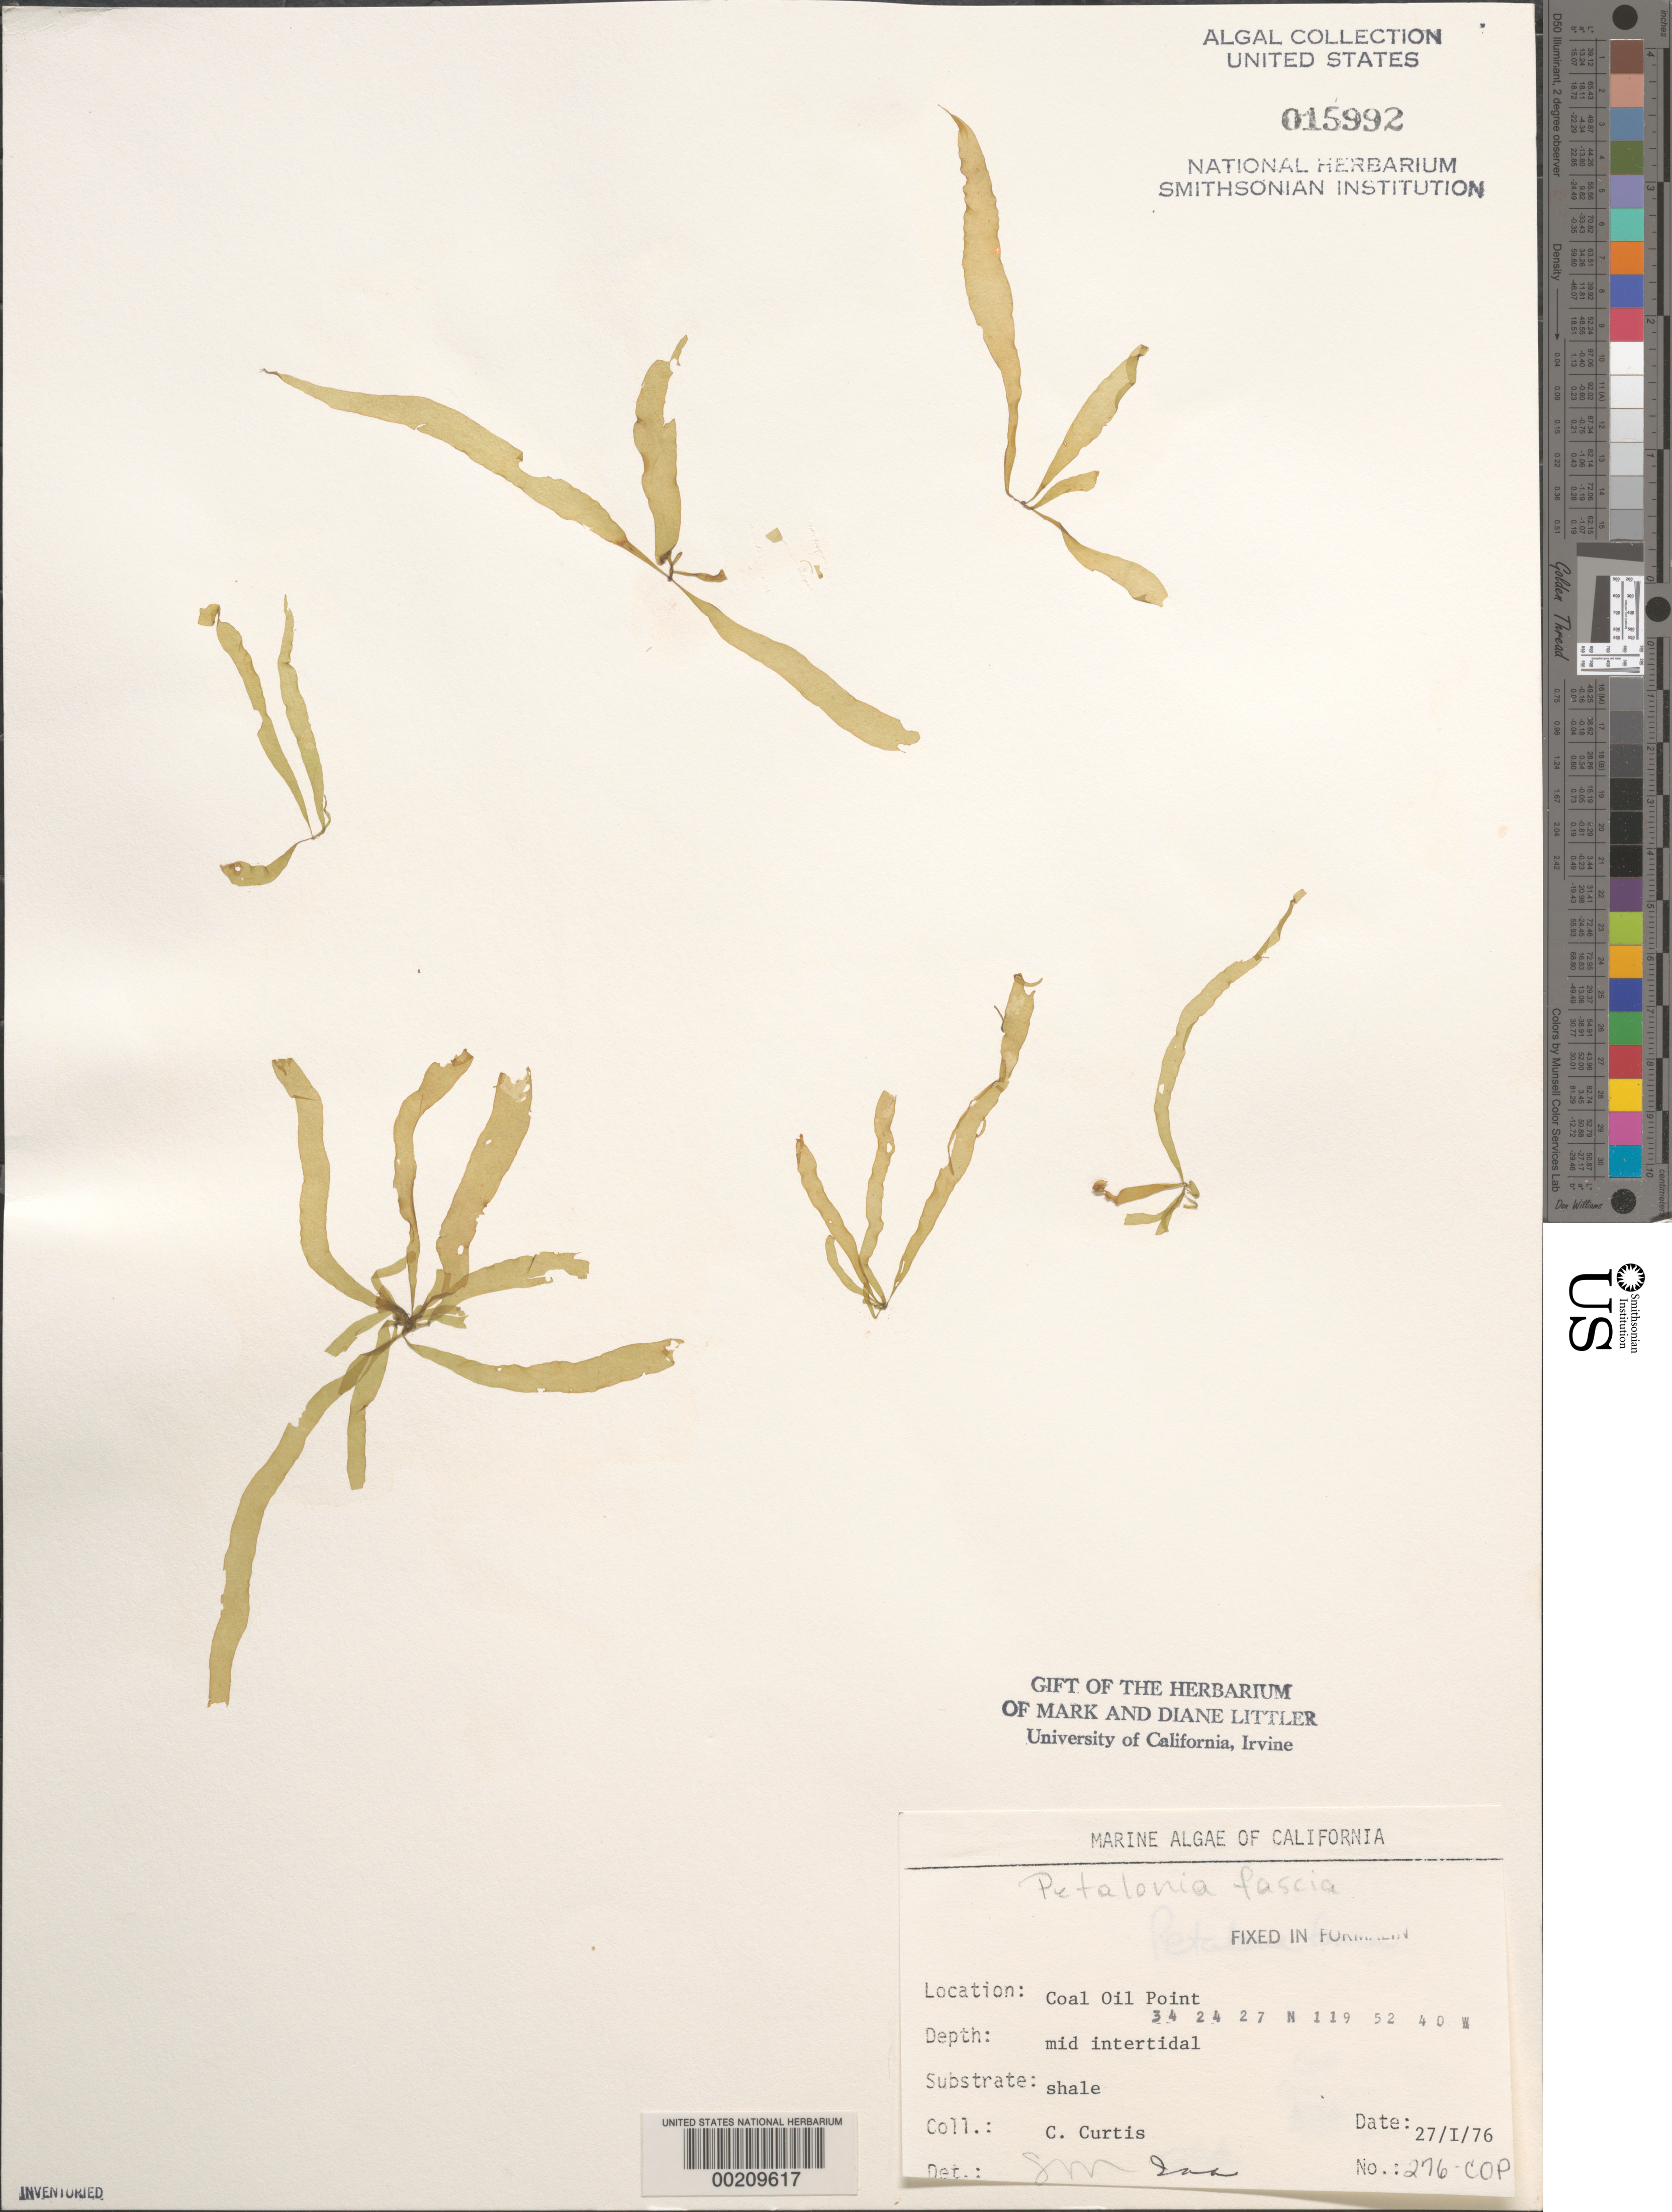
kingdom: Chromista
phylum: Ochrophyta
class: Phaeophyceae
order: Scytosiphonales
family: Scytosiphonaceae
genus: Petalonia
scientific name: Petalonia fascia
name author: (O.F. Müller) Kuntze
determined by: Murray, S. N.; Abbott, I. A.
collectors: C. Curtis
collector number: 276-cop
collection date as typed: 27 Jan 1976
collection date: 1976-01-27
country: United States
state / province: California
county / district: Santa Barbara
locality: Coal Oil Point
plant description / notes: BLM-SOCALBIGHT Rocky Intertidal Survey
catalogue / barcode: US 15992